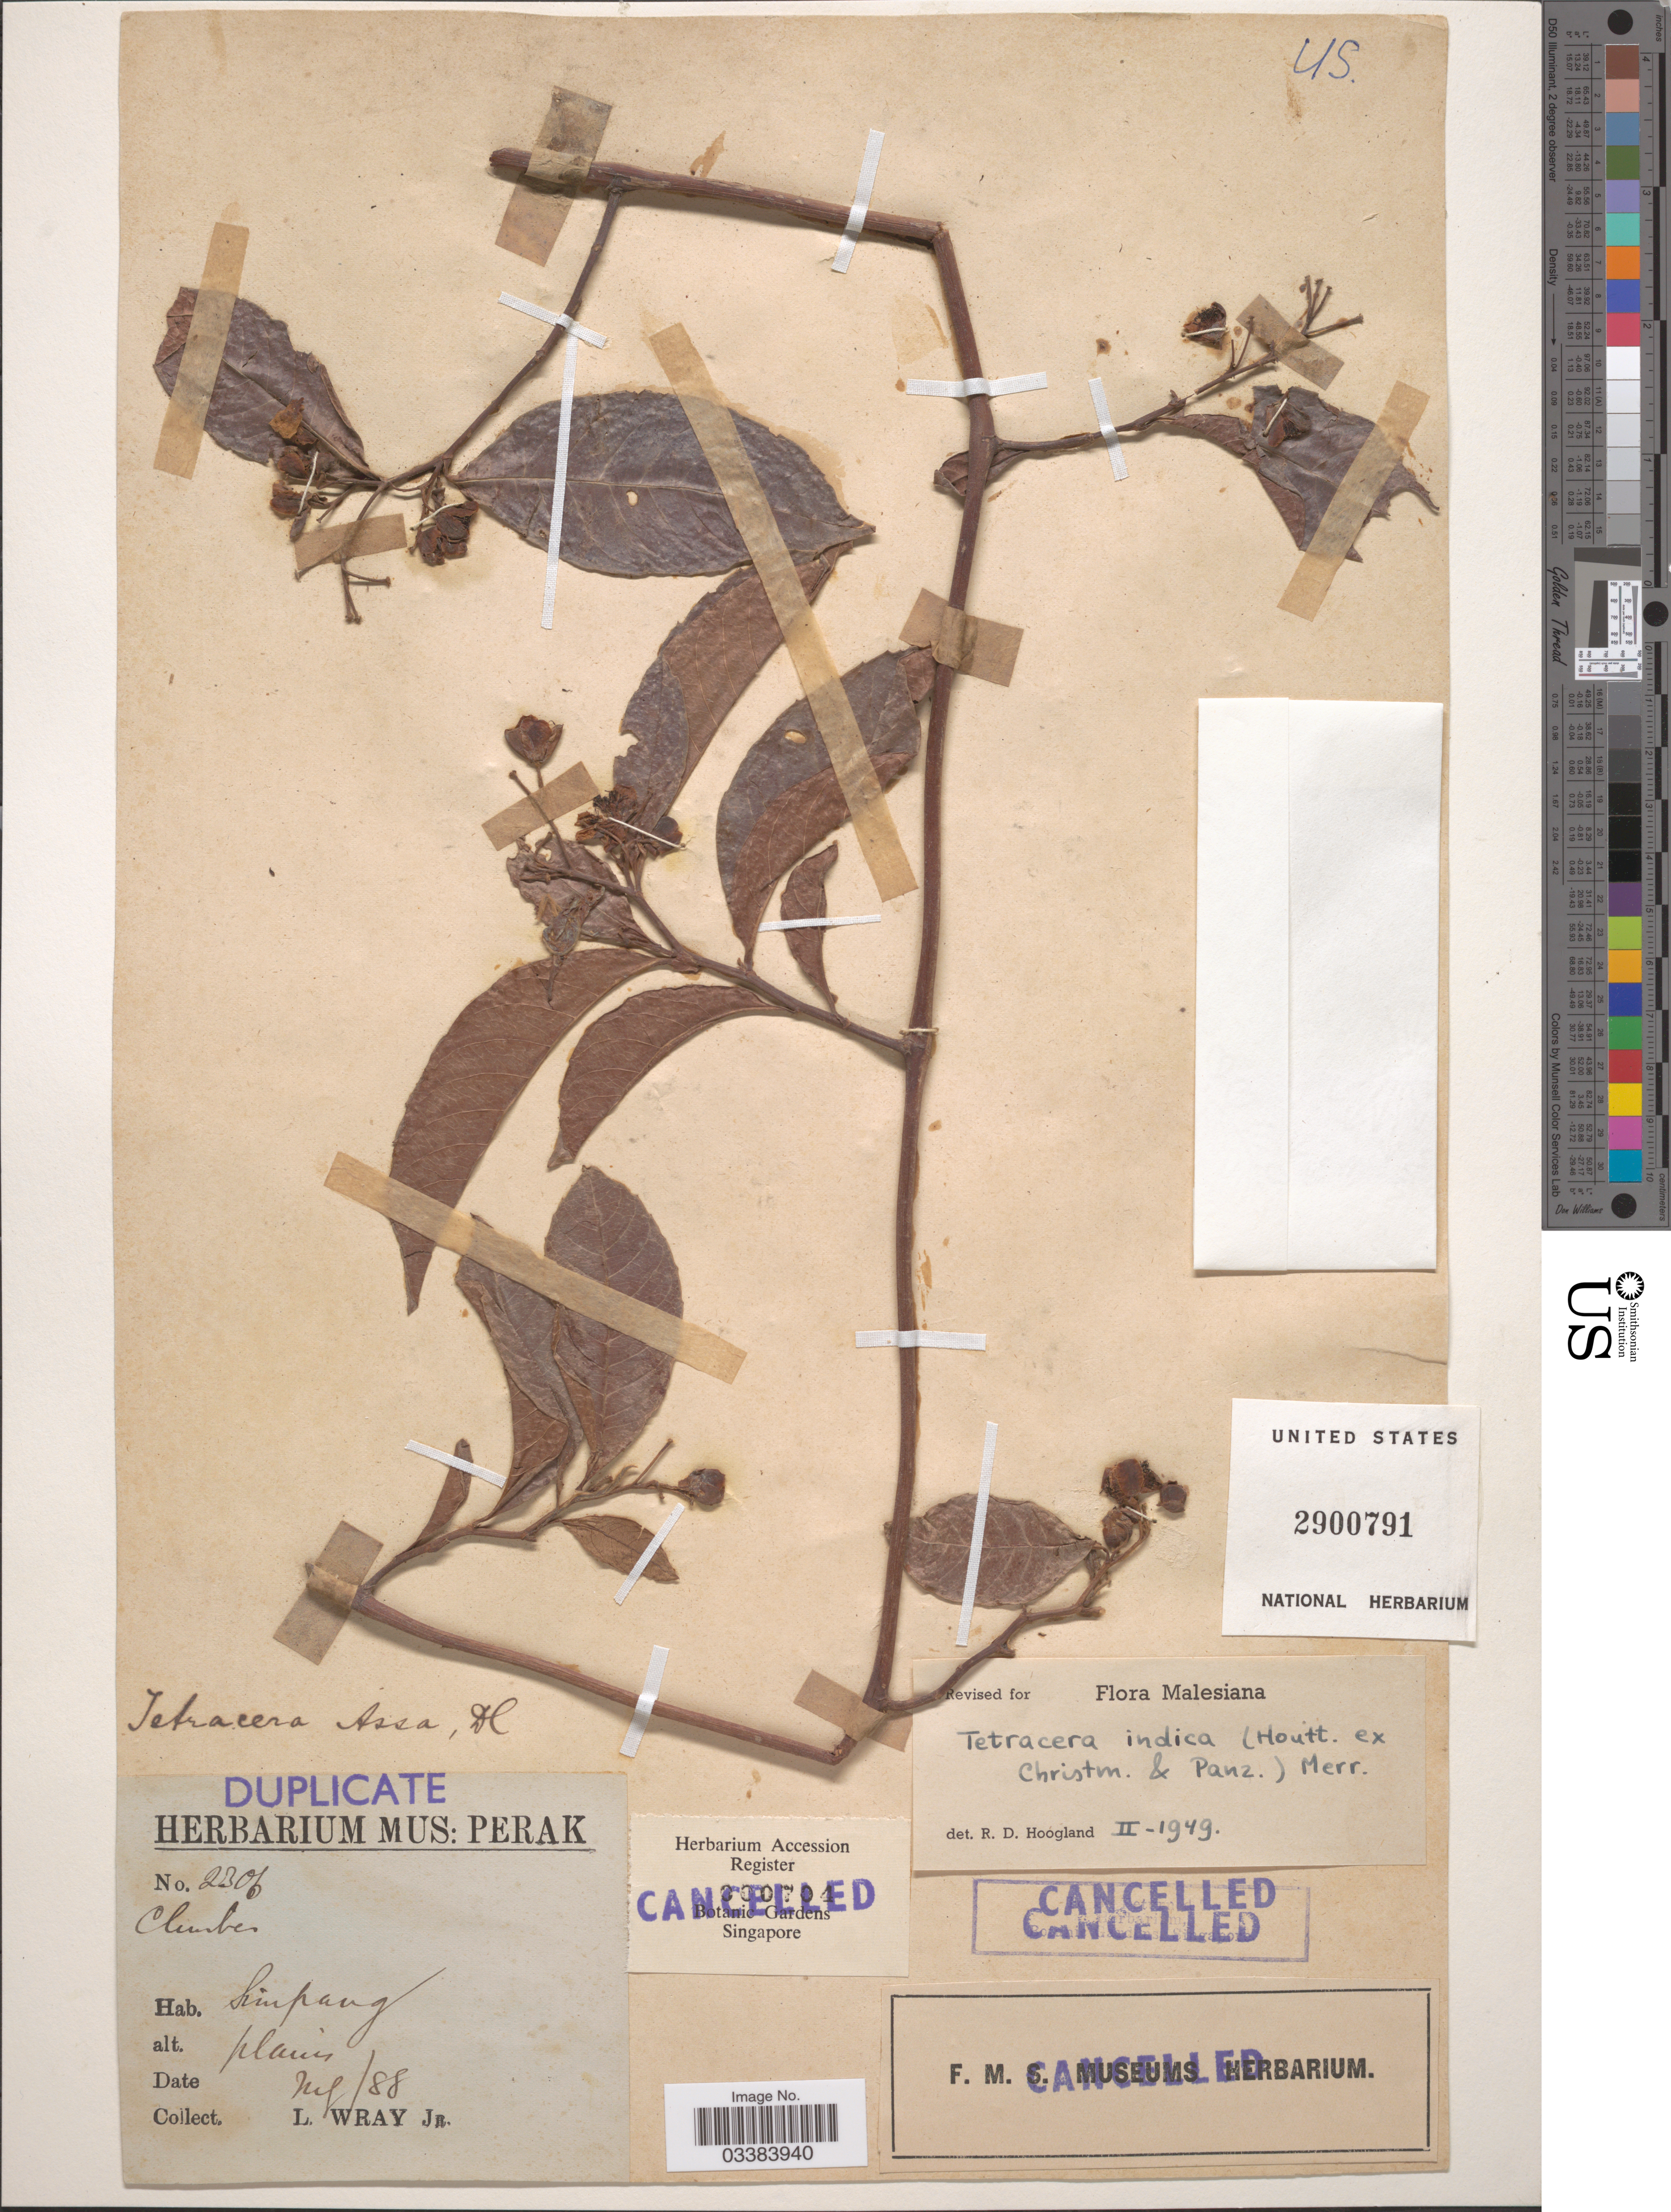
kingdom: Plantae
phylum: Tracheophyta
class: Magnoliopsida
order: Dilleniales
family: Dilleniaceae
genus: Tetracera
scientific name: Tetracera indica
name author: Merr.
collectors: L. Wray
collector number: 2306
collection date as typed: Transcribed d/m/y: /5/88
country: Malaysia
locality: Sinpang.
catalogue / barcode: US 2900791